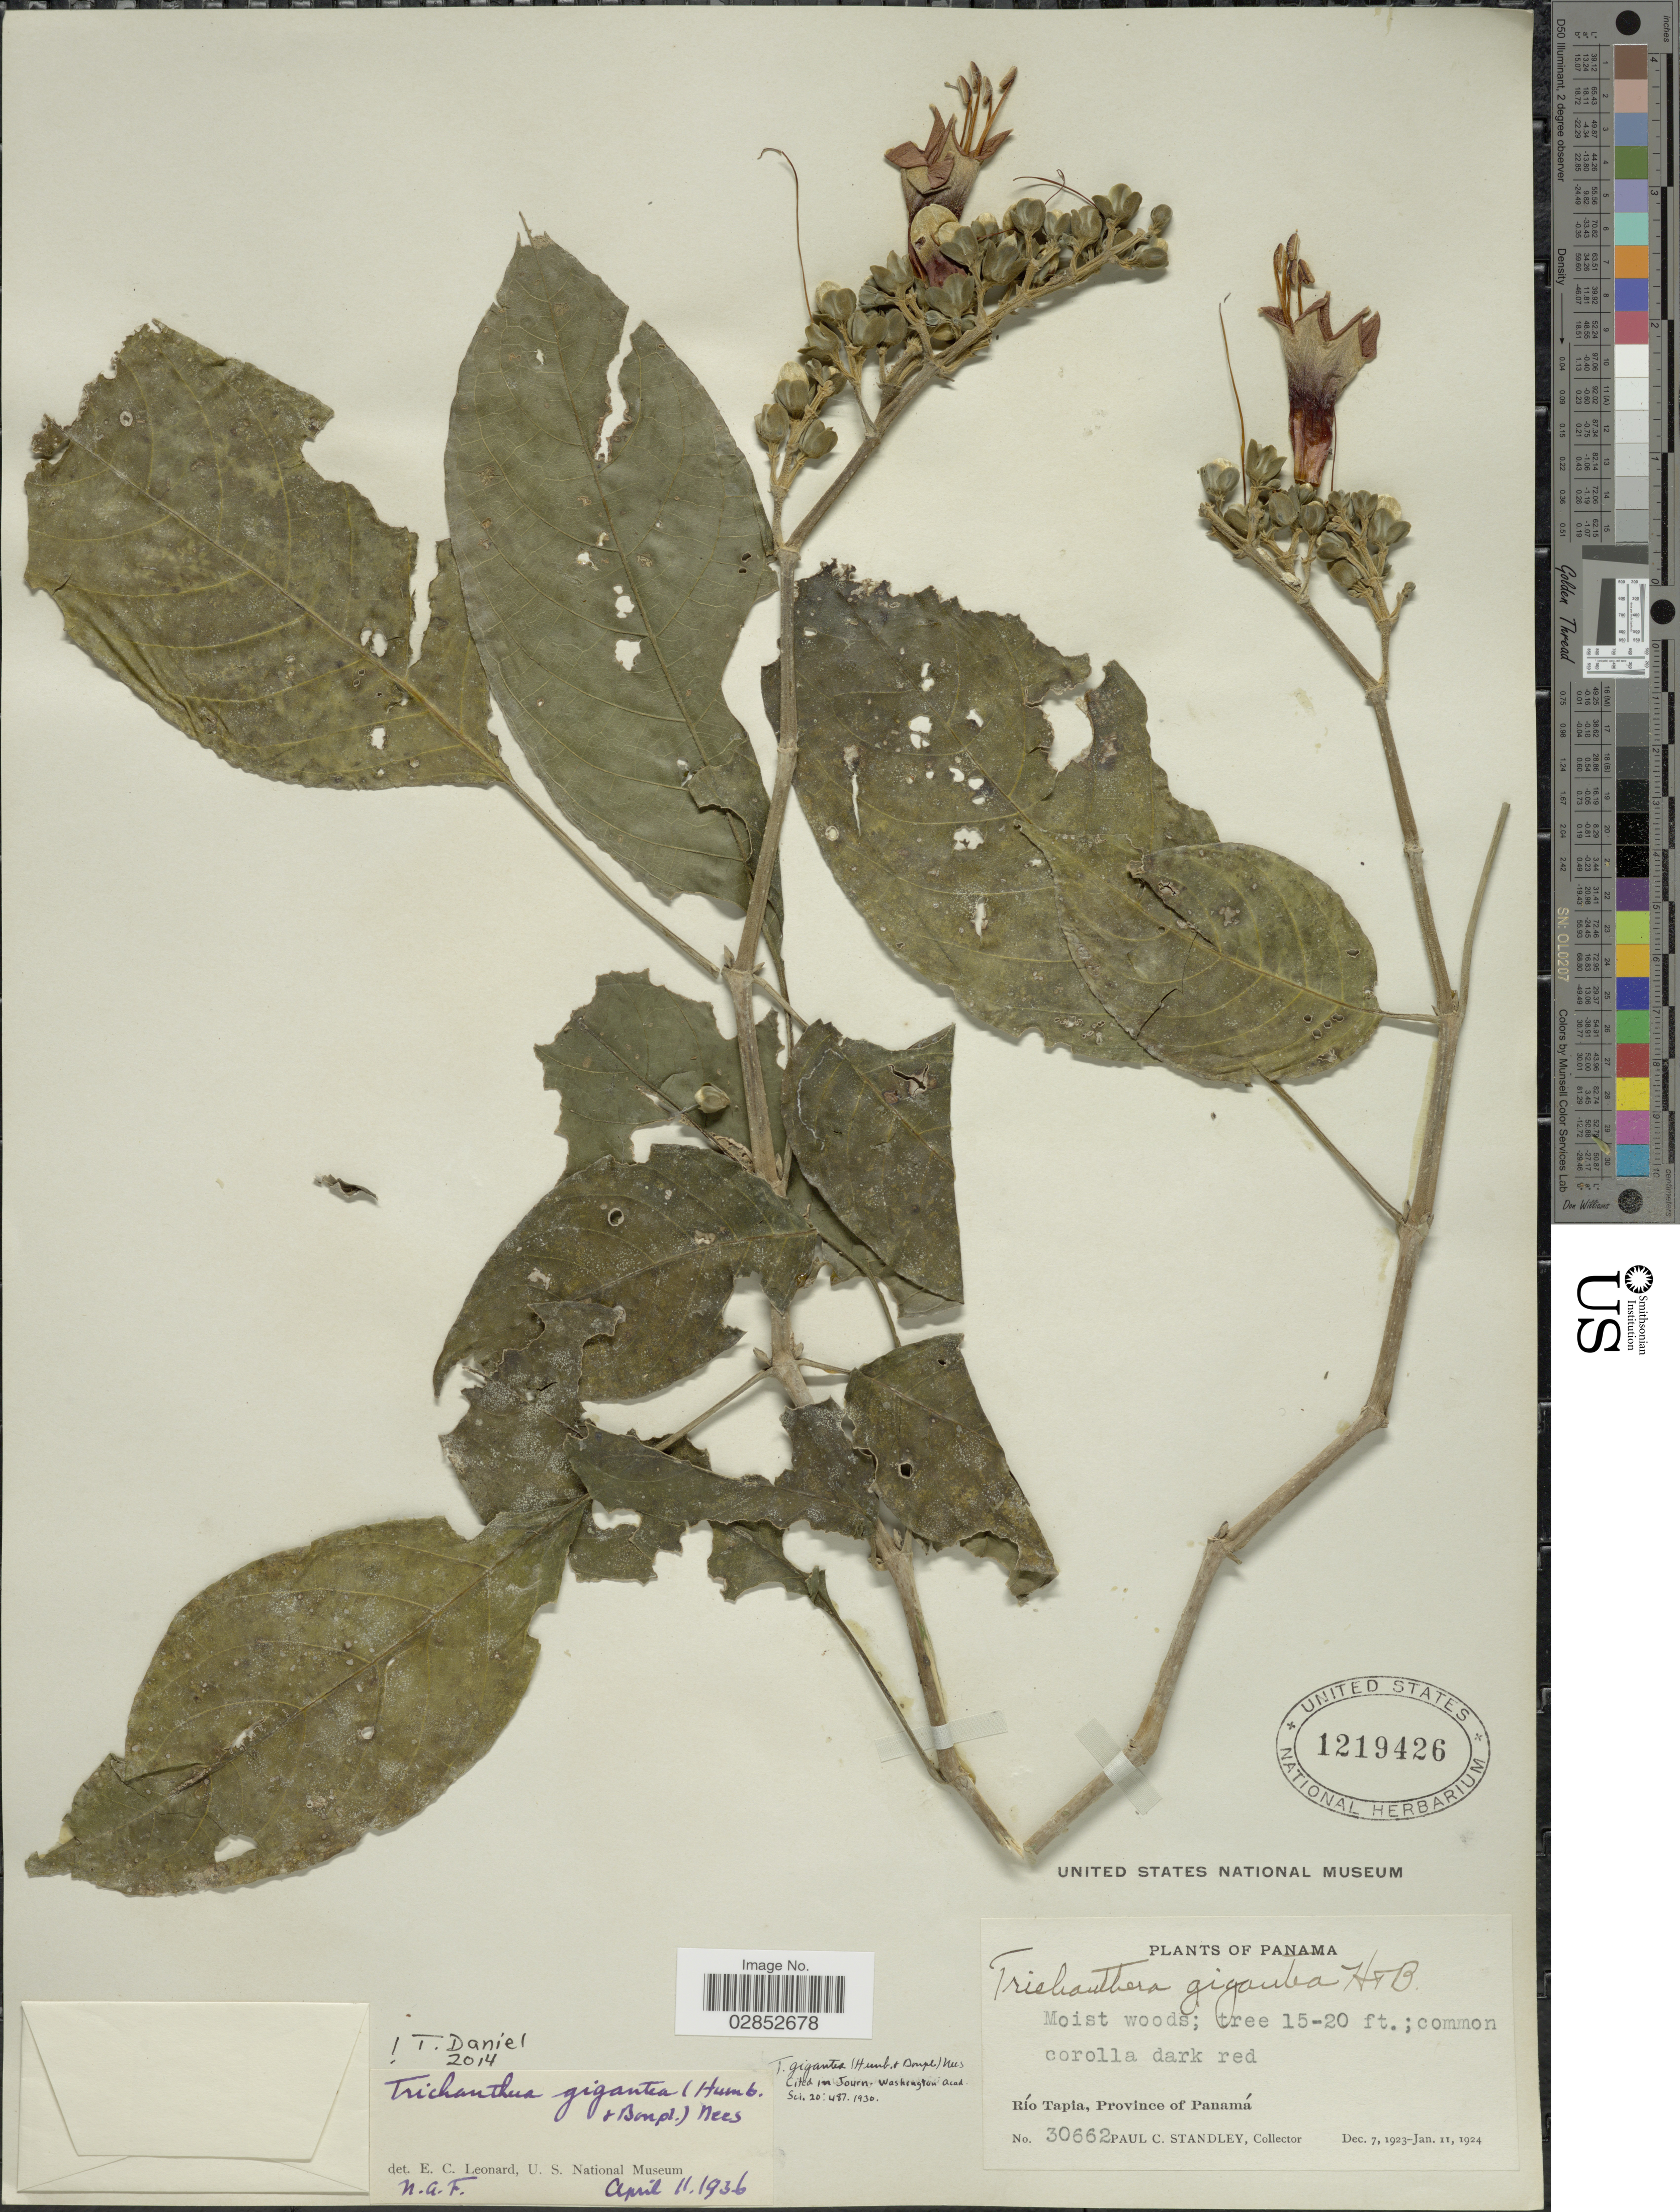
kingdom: Plantae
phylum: Tracheophyta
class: Magnoliopsida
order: Lamiales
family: Acanthaceae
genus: Trichanthera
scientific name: Trichanthera gigantea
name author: (Bonpl.) Nees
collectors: P. C. Standley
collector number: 30662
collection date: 1923-12-07/1924-01-11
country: Panama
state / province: Panamá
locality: Río Tapia.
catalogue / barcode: US 1219426